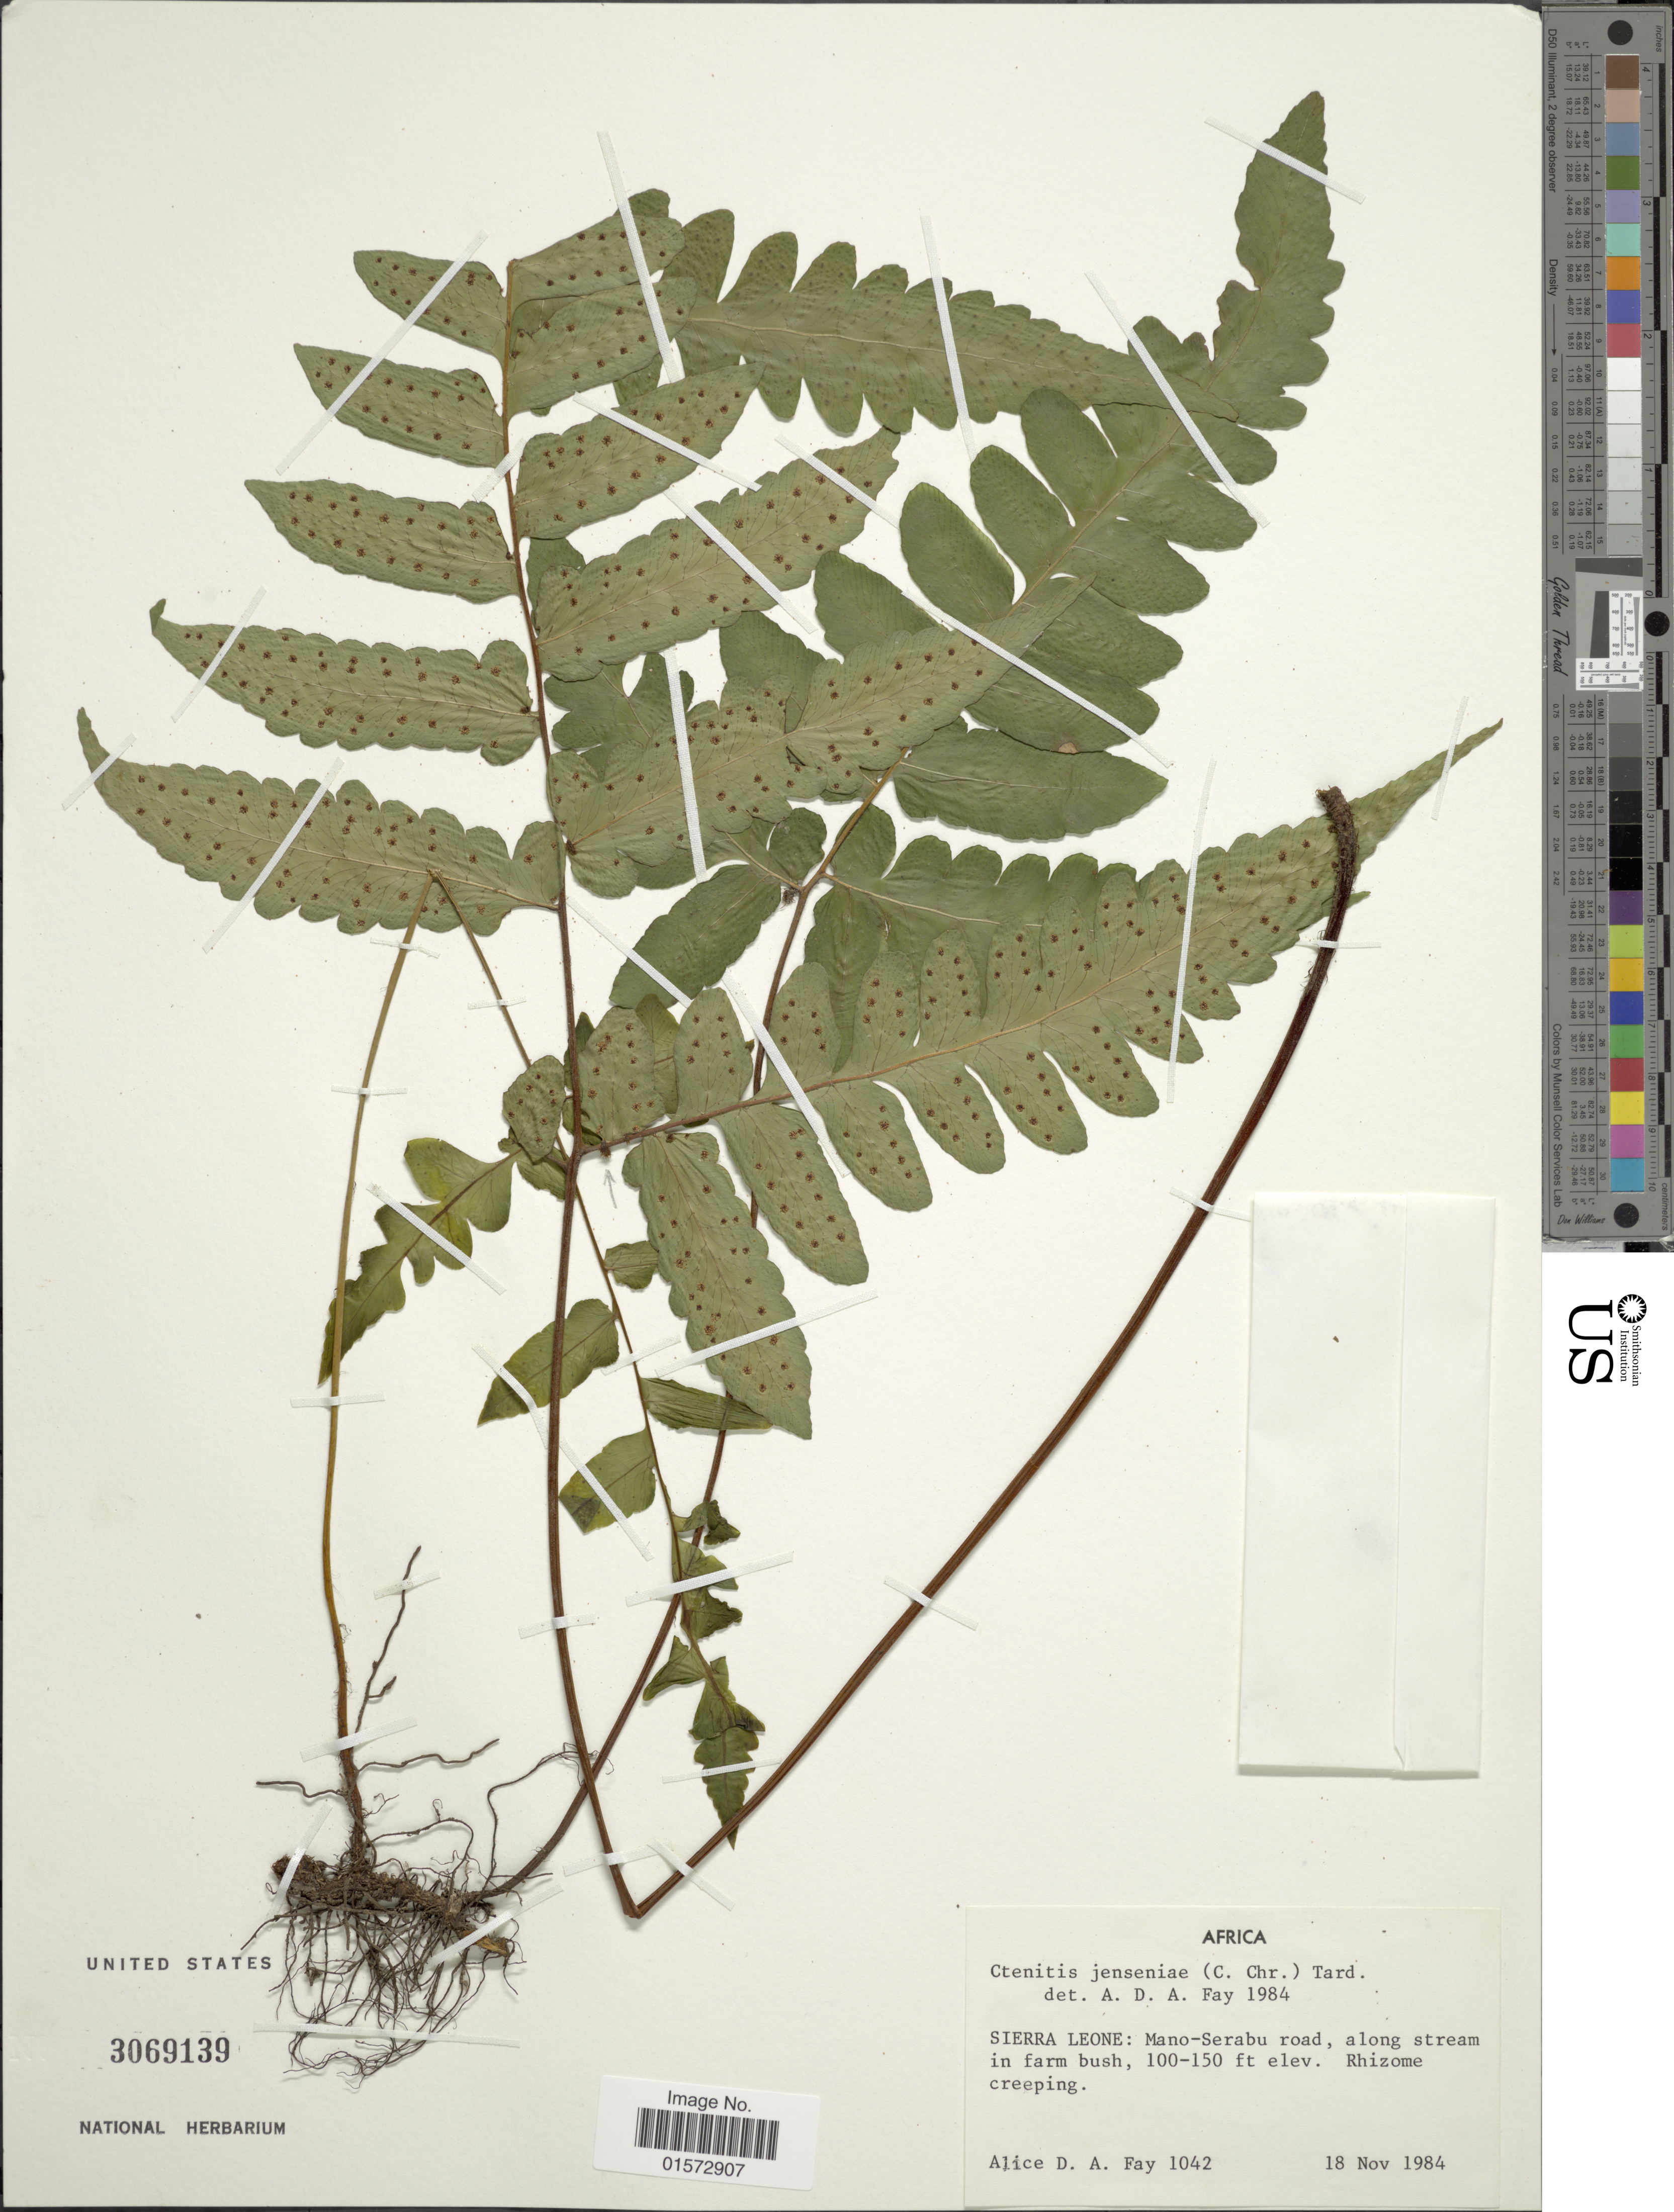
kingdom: Plantae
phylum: Tracheophyta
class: Polypodiopsida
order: Polypodiales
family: Tectariaceae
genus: Triplophyllum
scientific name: Triplophyllum jenseniae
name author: (C. Chr.)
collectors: A. Fay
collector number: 1042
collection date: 1984-11-18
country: Sierra Leone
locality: Africa, Mano-Serabu road, along stream in farm bush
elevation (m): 30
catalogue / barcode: US 3069139